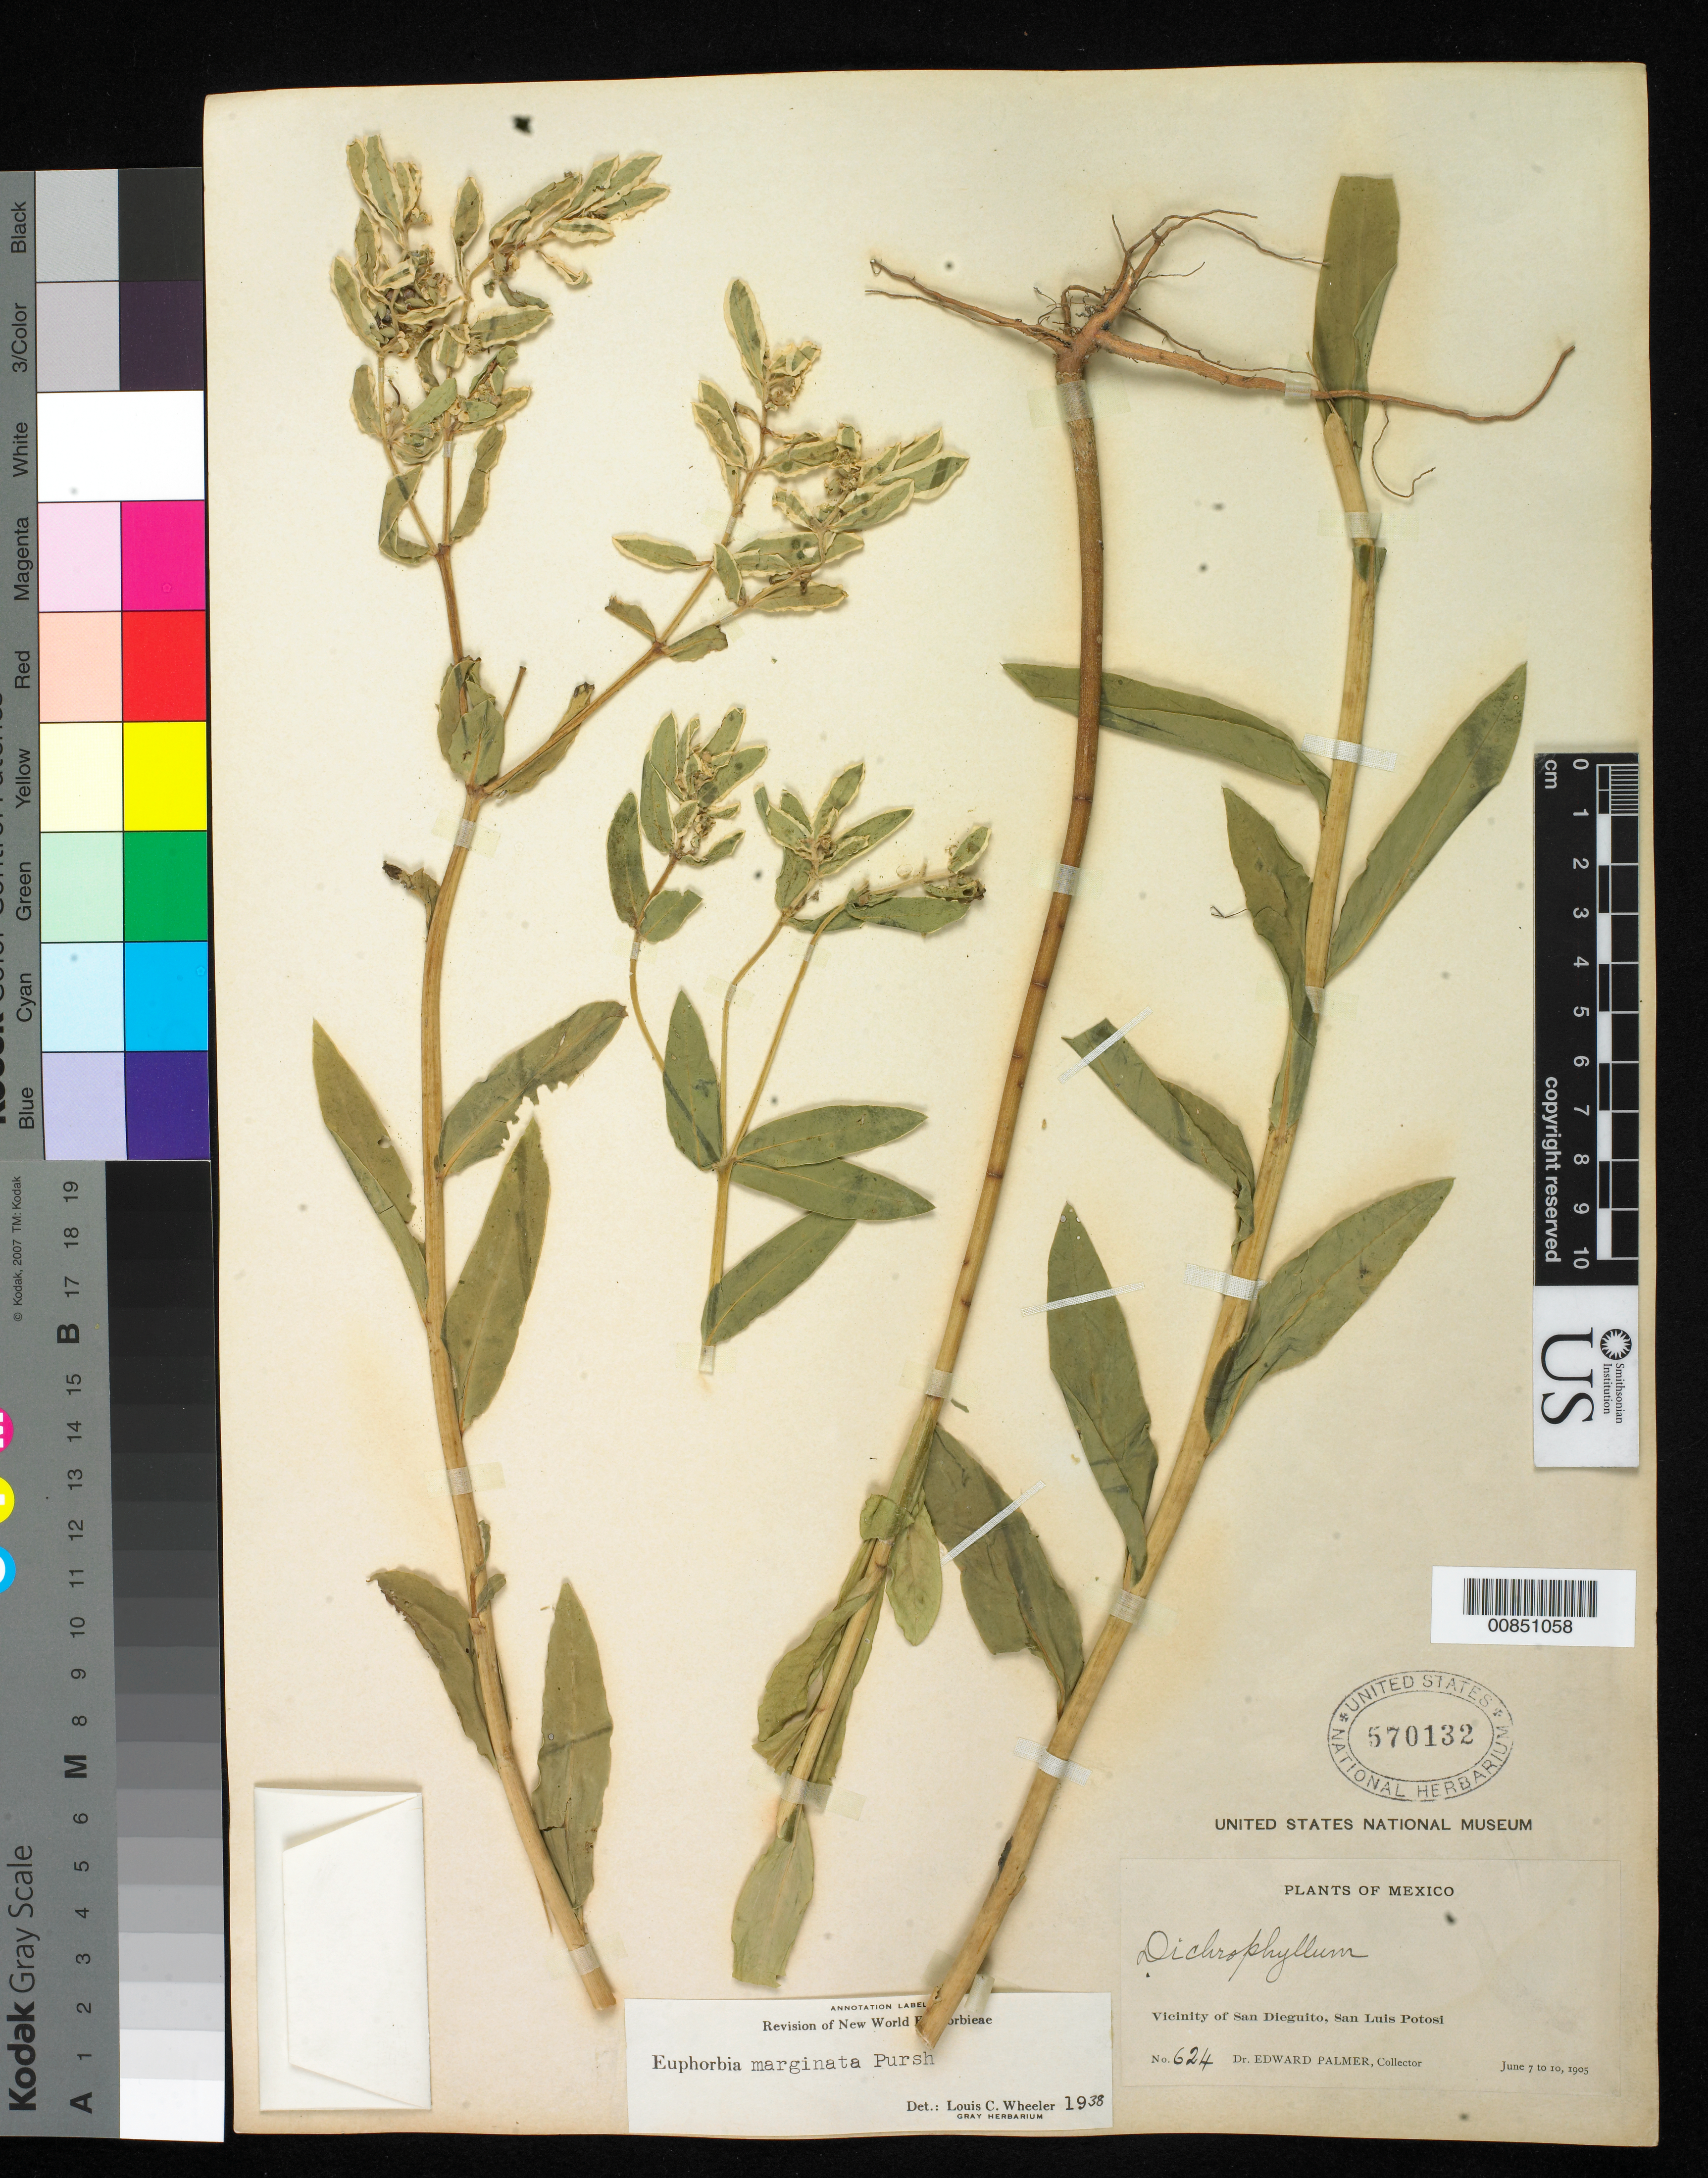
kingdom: Plantae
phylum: Tracheophyta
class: Magnoliopsida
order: Malpighiales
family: Euphorbiaceae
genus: Euphorbia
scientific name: Euphorbia marginata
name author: Pursh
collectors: E. Palmer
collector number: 624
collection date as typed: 07 Jun 1905 to 10 Jun 1905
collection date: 1905-06-07/1905-06-10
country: Mexico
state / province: San Luis Potosí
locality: San Dieguito, San Luis Potosí.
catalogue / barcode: US 570132